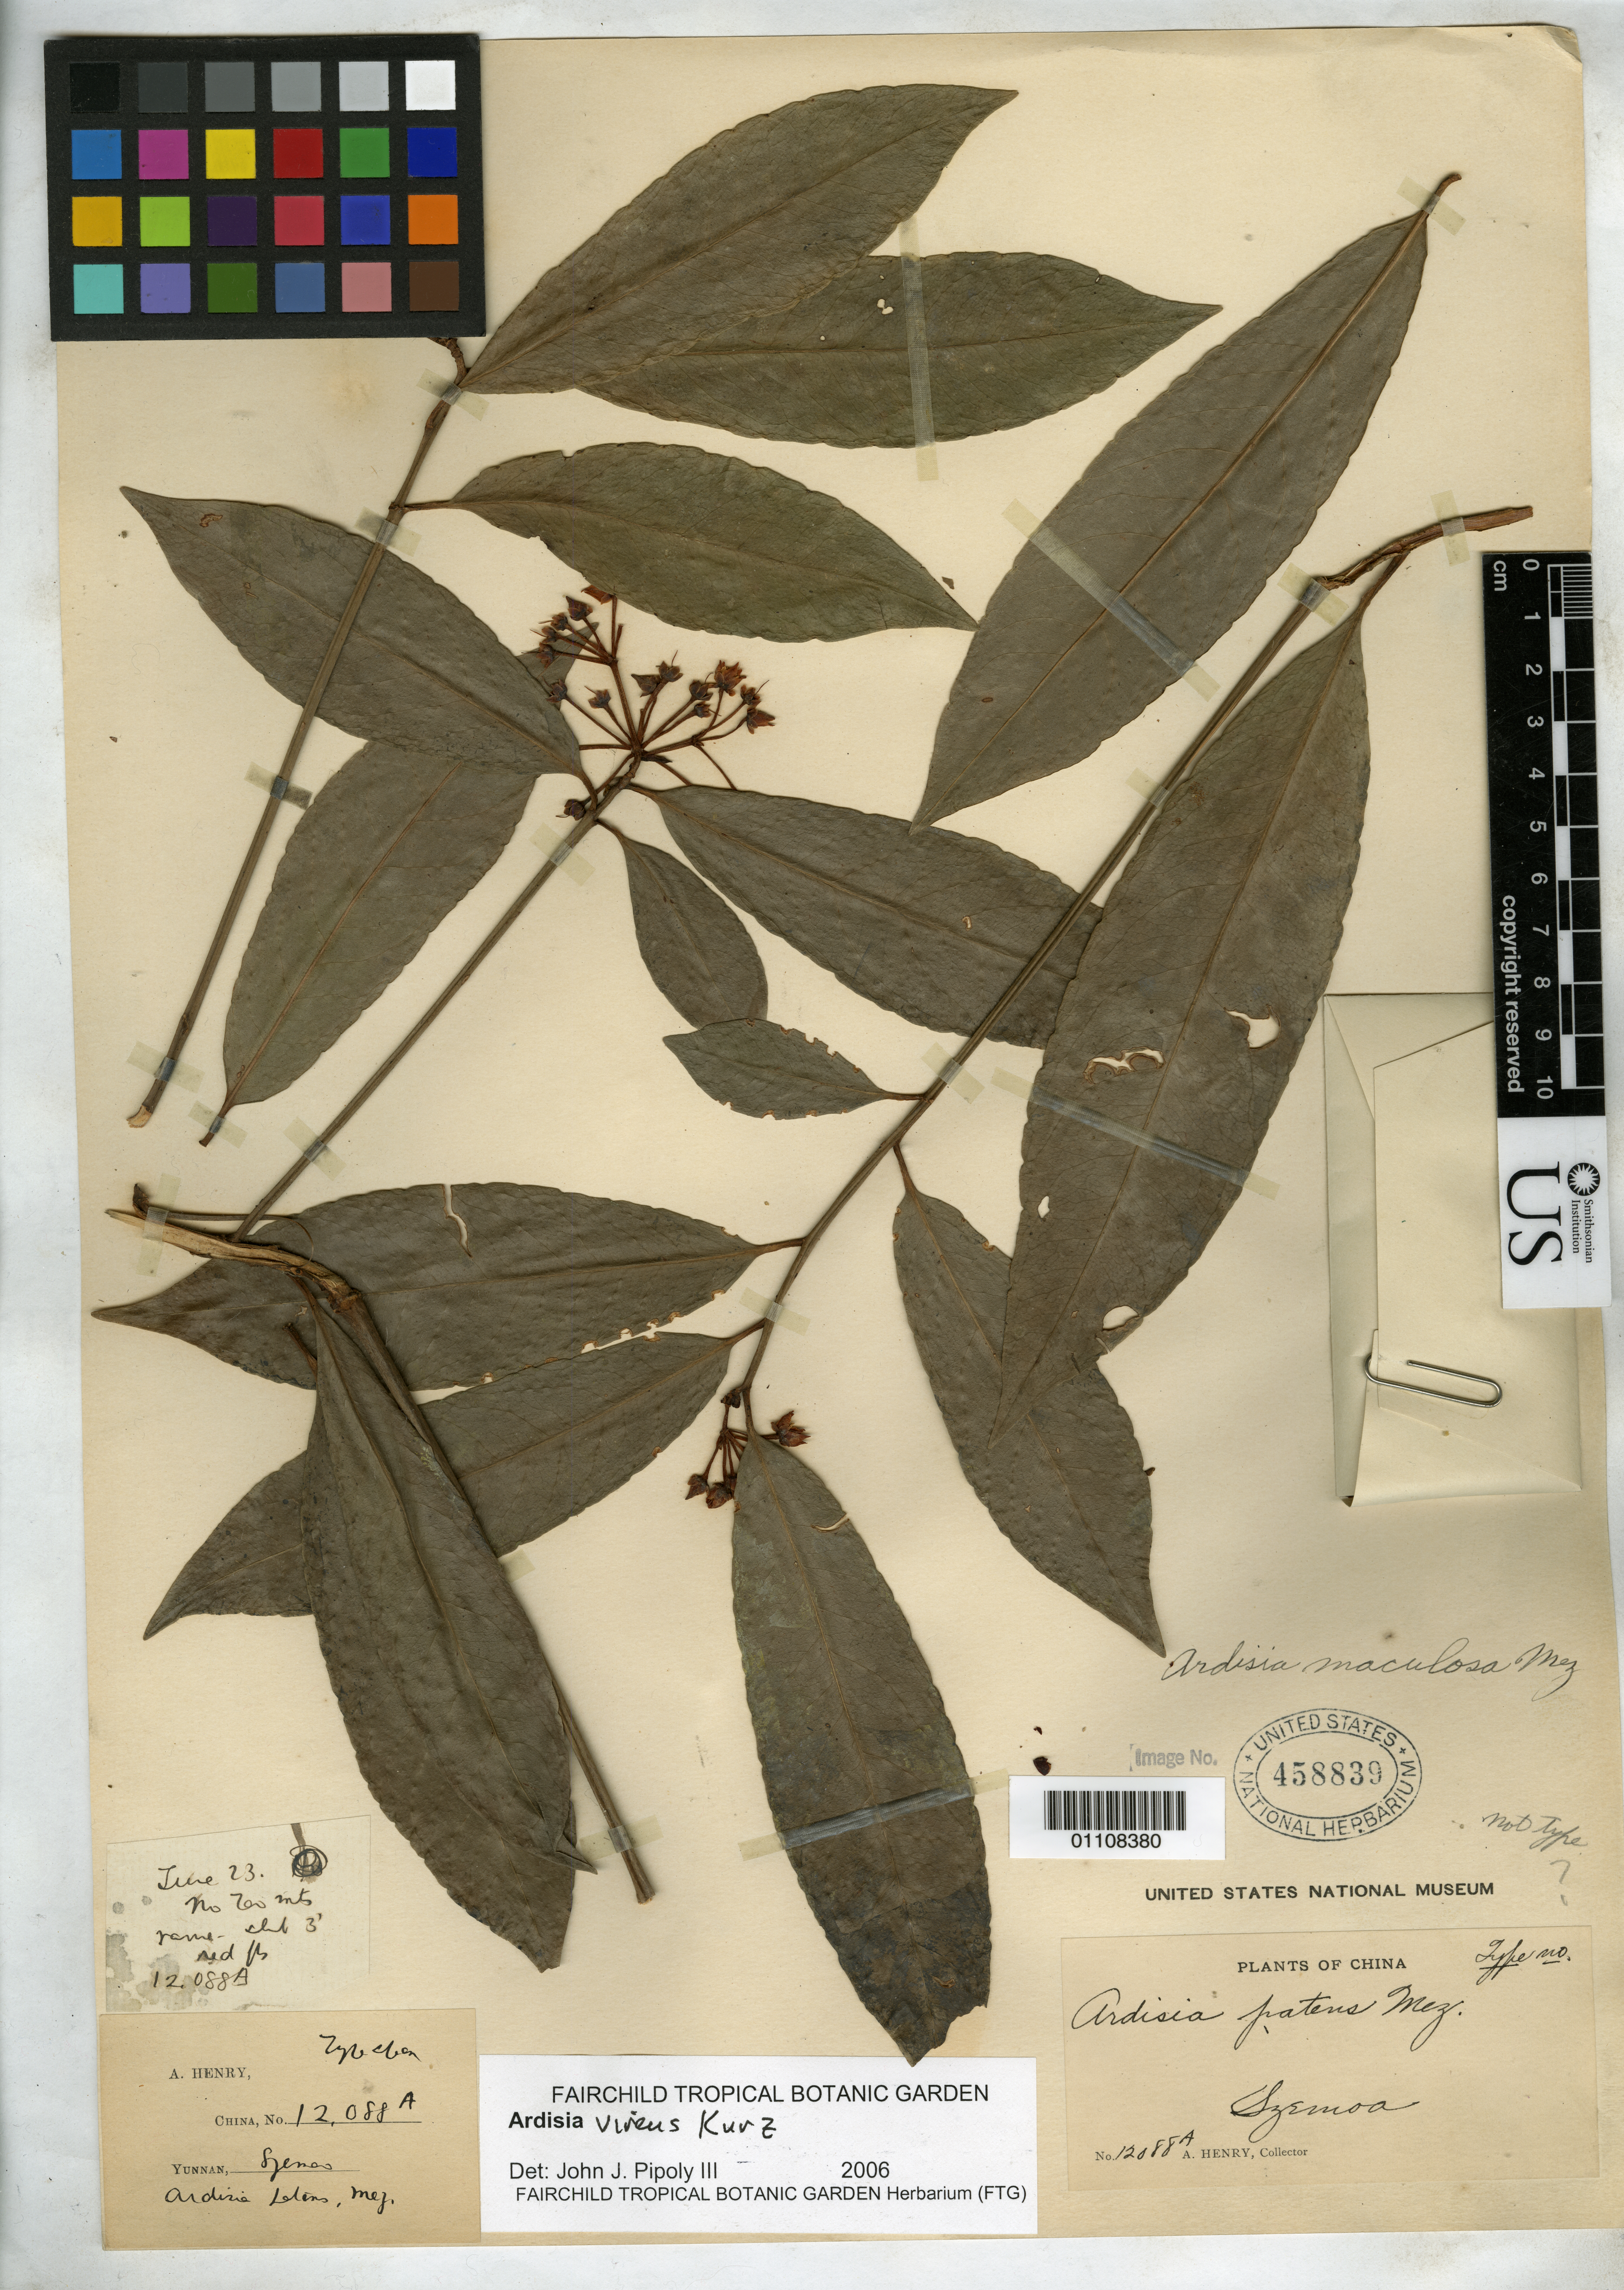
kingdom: Plantae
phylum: Tracheophyta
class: Magnoliopsida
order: Ericales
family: Primulaceae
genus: Ardisia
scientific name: Ardisia patens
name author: Mez in Engl.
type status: Possible Type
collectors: A. Henry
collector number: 1288 A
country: China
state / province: Yunnan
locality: Sze-moa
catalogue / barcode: US 458839